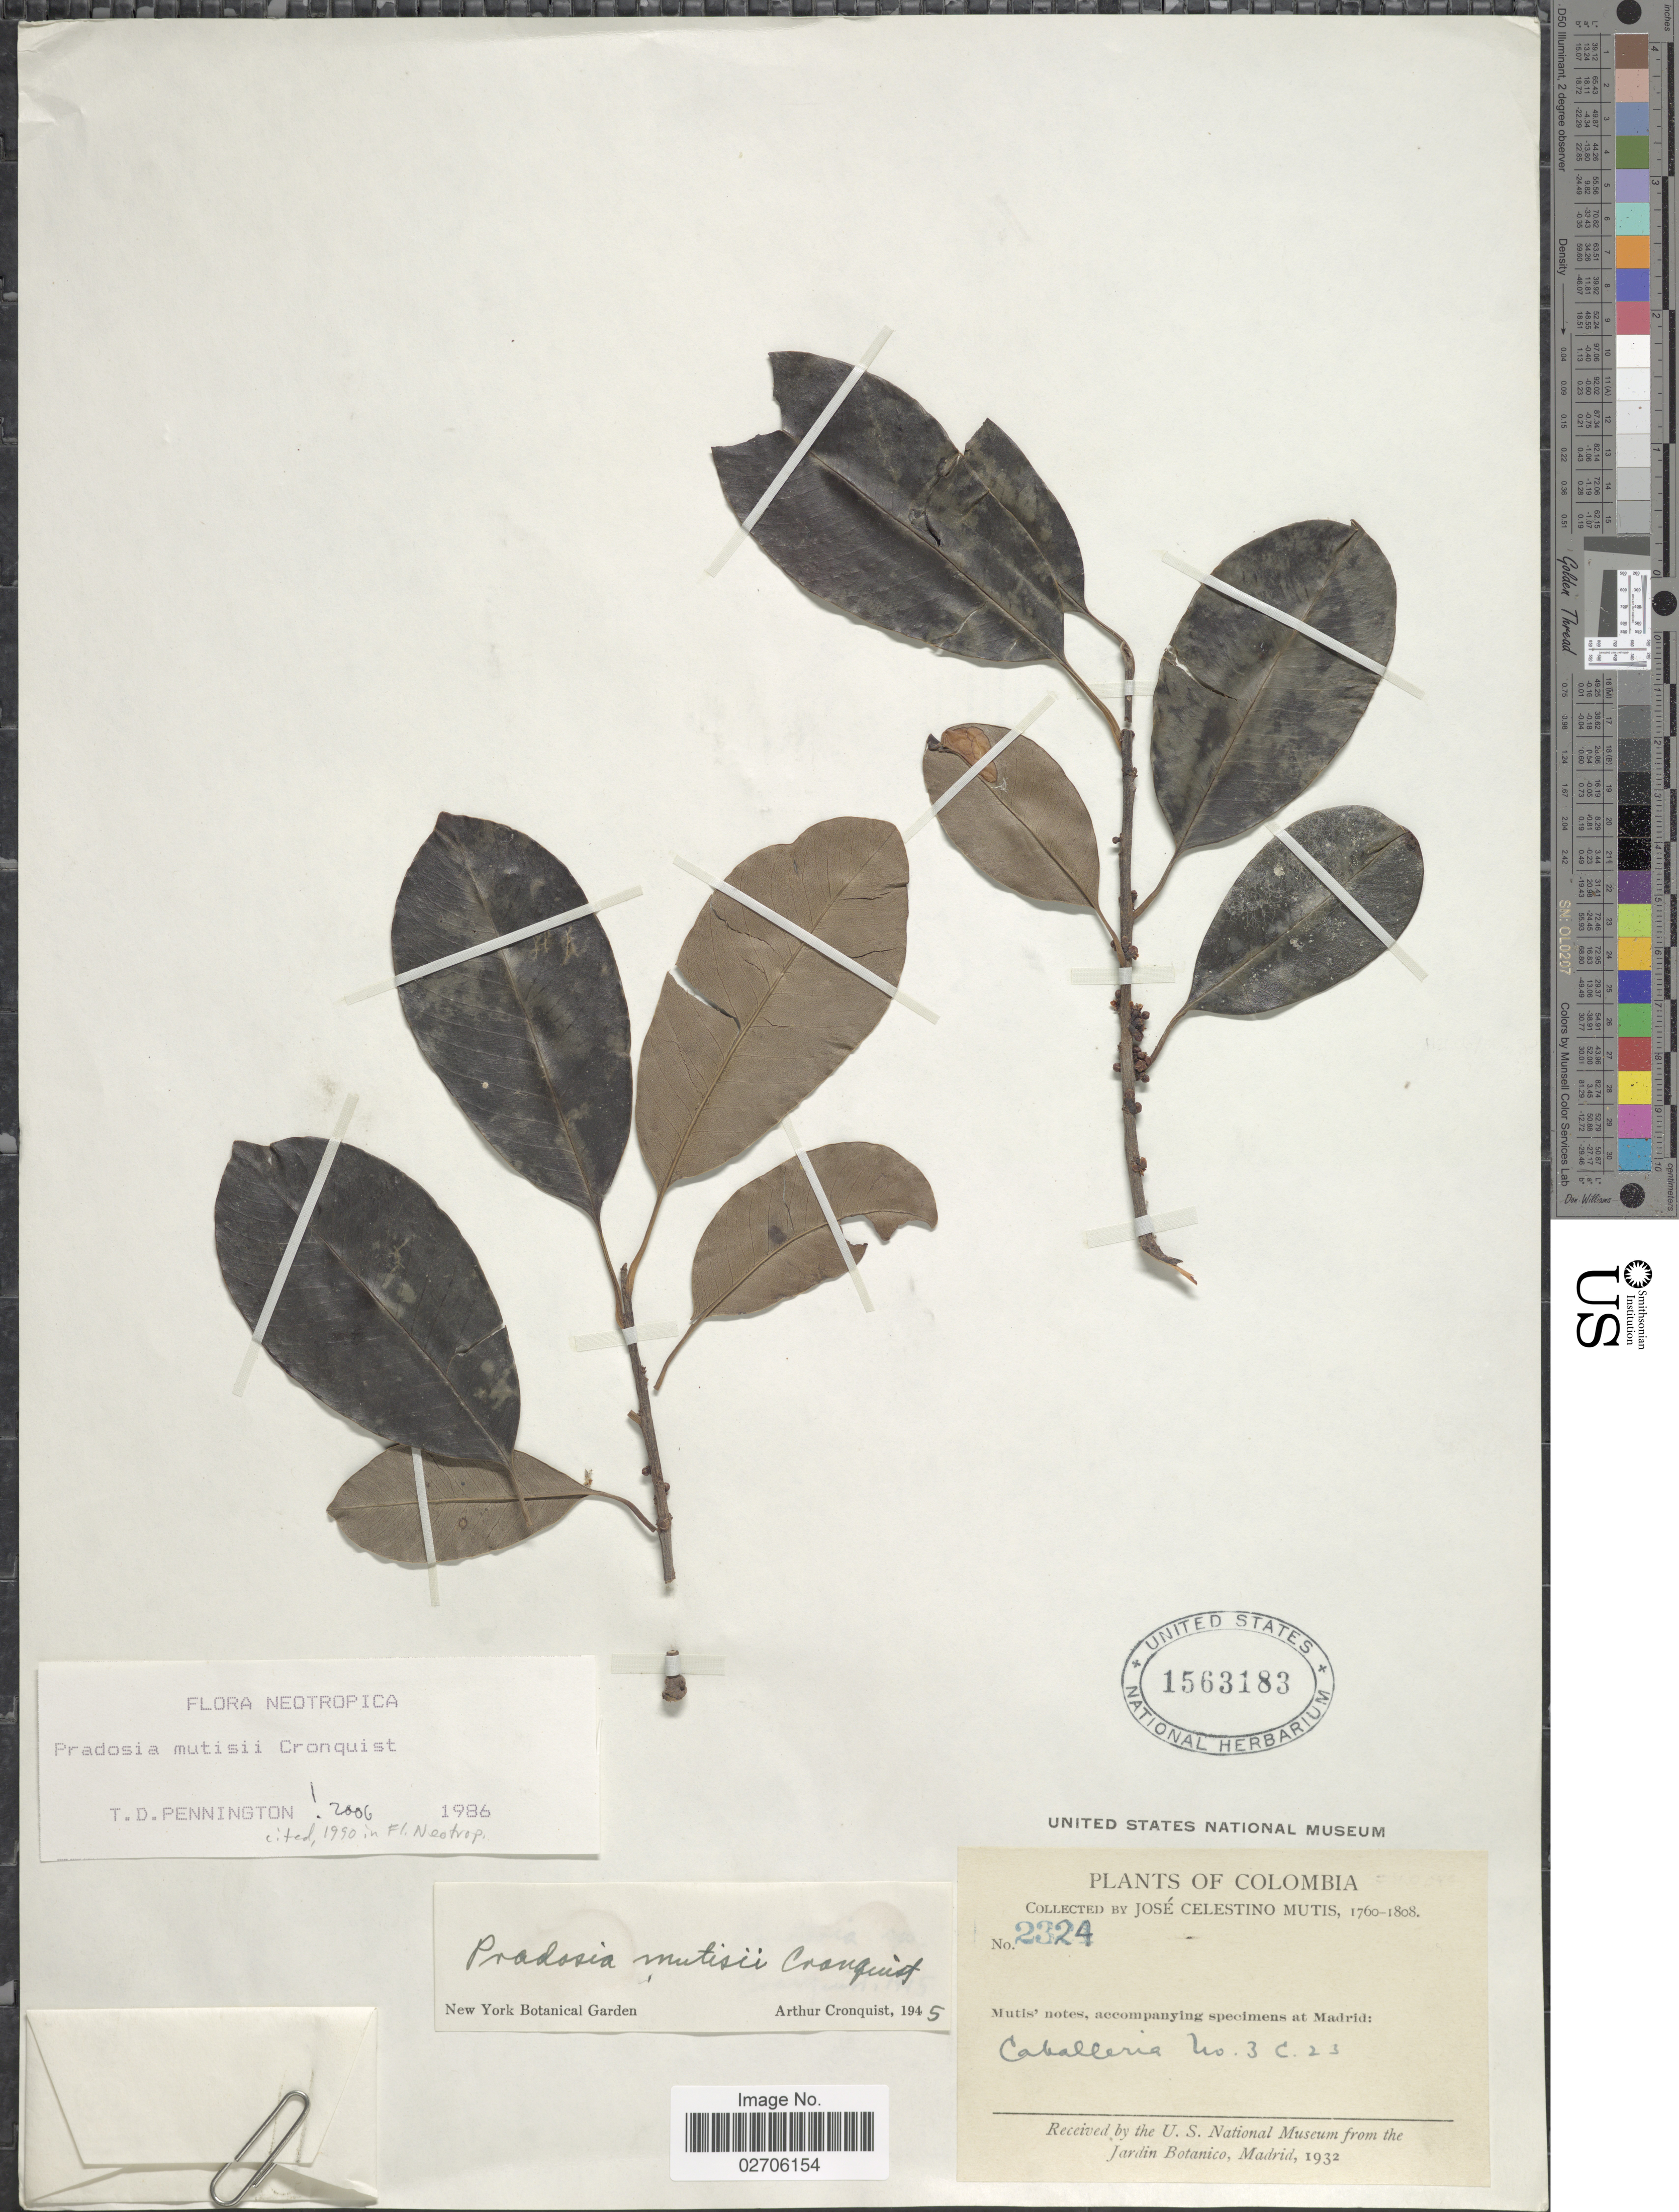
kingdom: Plantae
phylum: Tracheophyta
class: Magnoliopsida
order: Ericales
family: Sapotaceae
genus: Pradosia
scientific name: Pradosia mutisii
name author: Cronq.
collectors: J. C. B. Mutis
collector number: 2324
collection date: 1760/1808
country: Colombia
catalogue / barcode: US 1563183